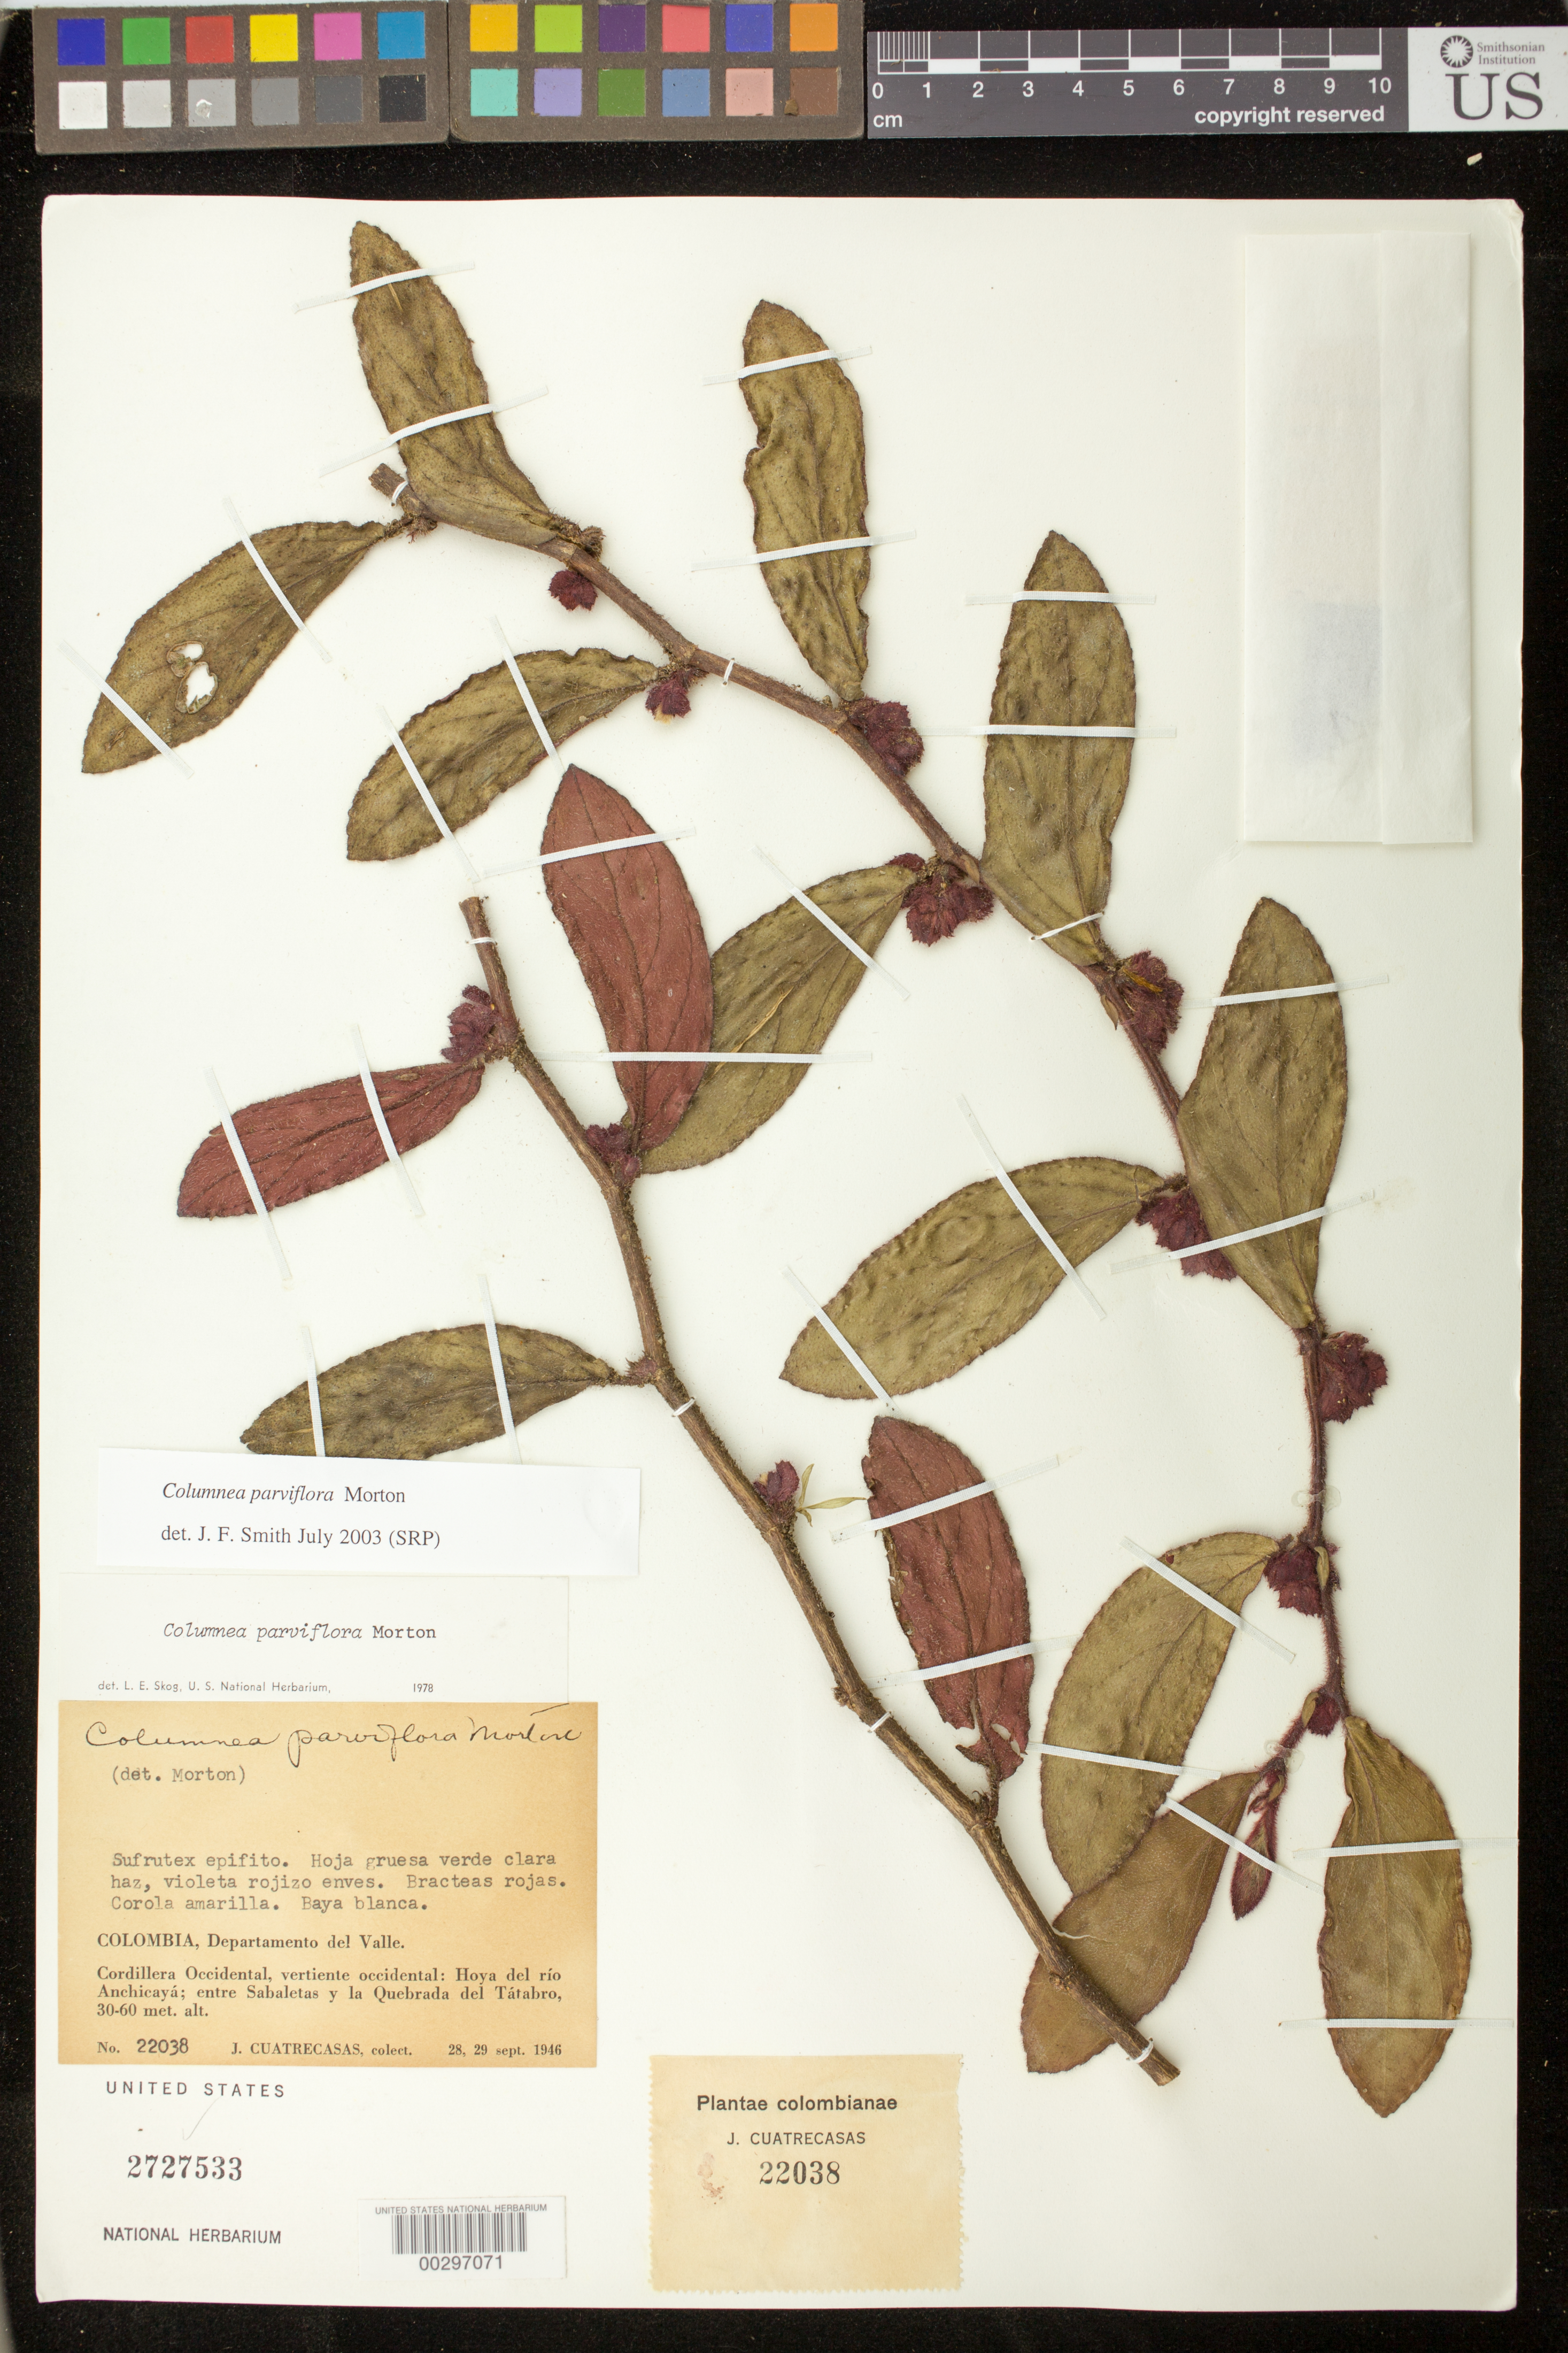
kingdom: Plantae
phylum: Tracheophyta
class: Magnoliopsida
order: Lamiales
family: Gesneriaceae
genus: Columnea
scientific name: Columnea herthae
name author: Mansf.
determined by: Clark, J. L.; Skog, Laurence E.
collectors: J. Cuatrecasas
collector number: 22038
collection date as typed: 28-29 Sep 1946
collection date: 1946-09-28/1946-09-29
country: Colombia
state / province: Valle del Cauca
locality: Between Sabaletas and la Quebrada del Tatabro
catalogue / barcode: US 2727533